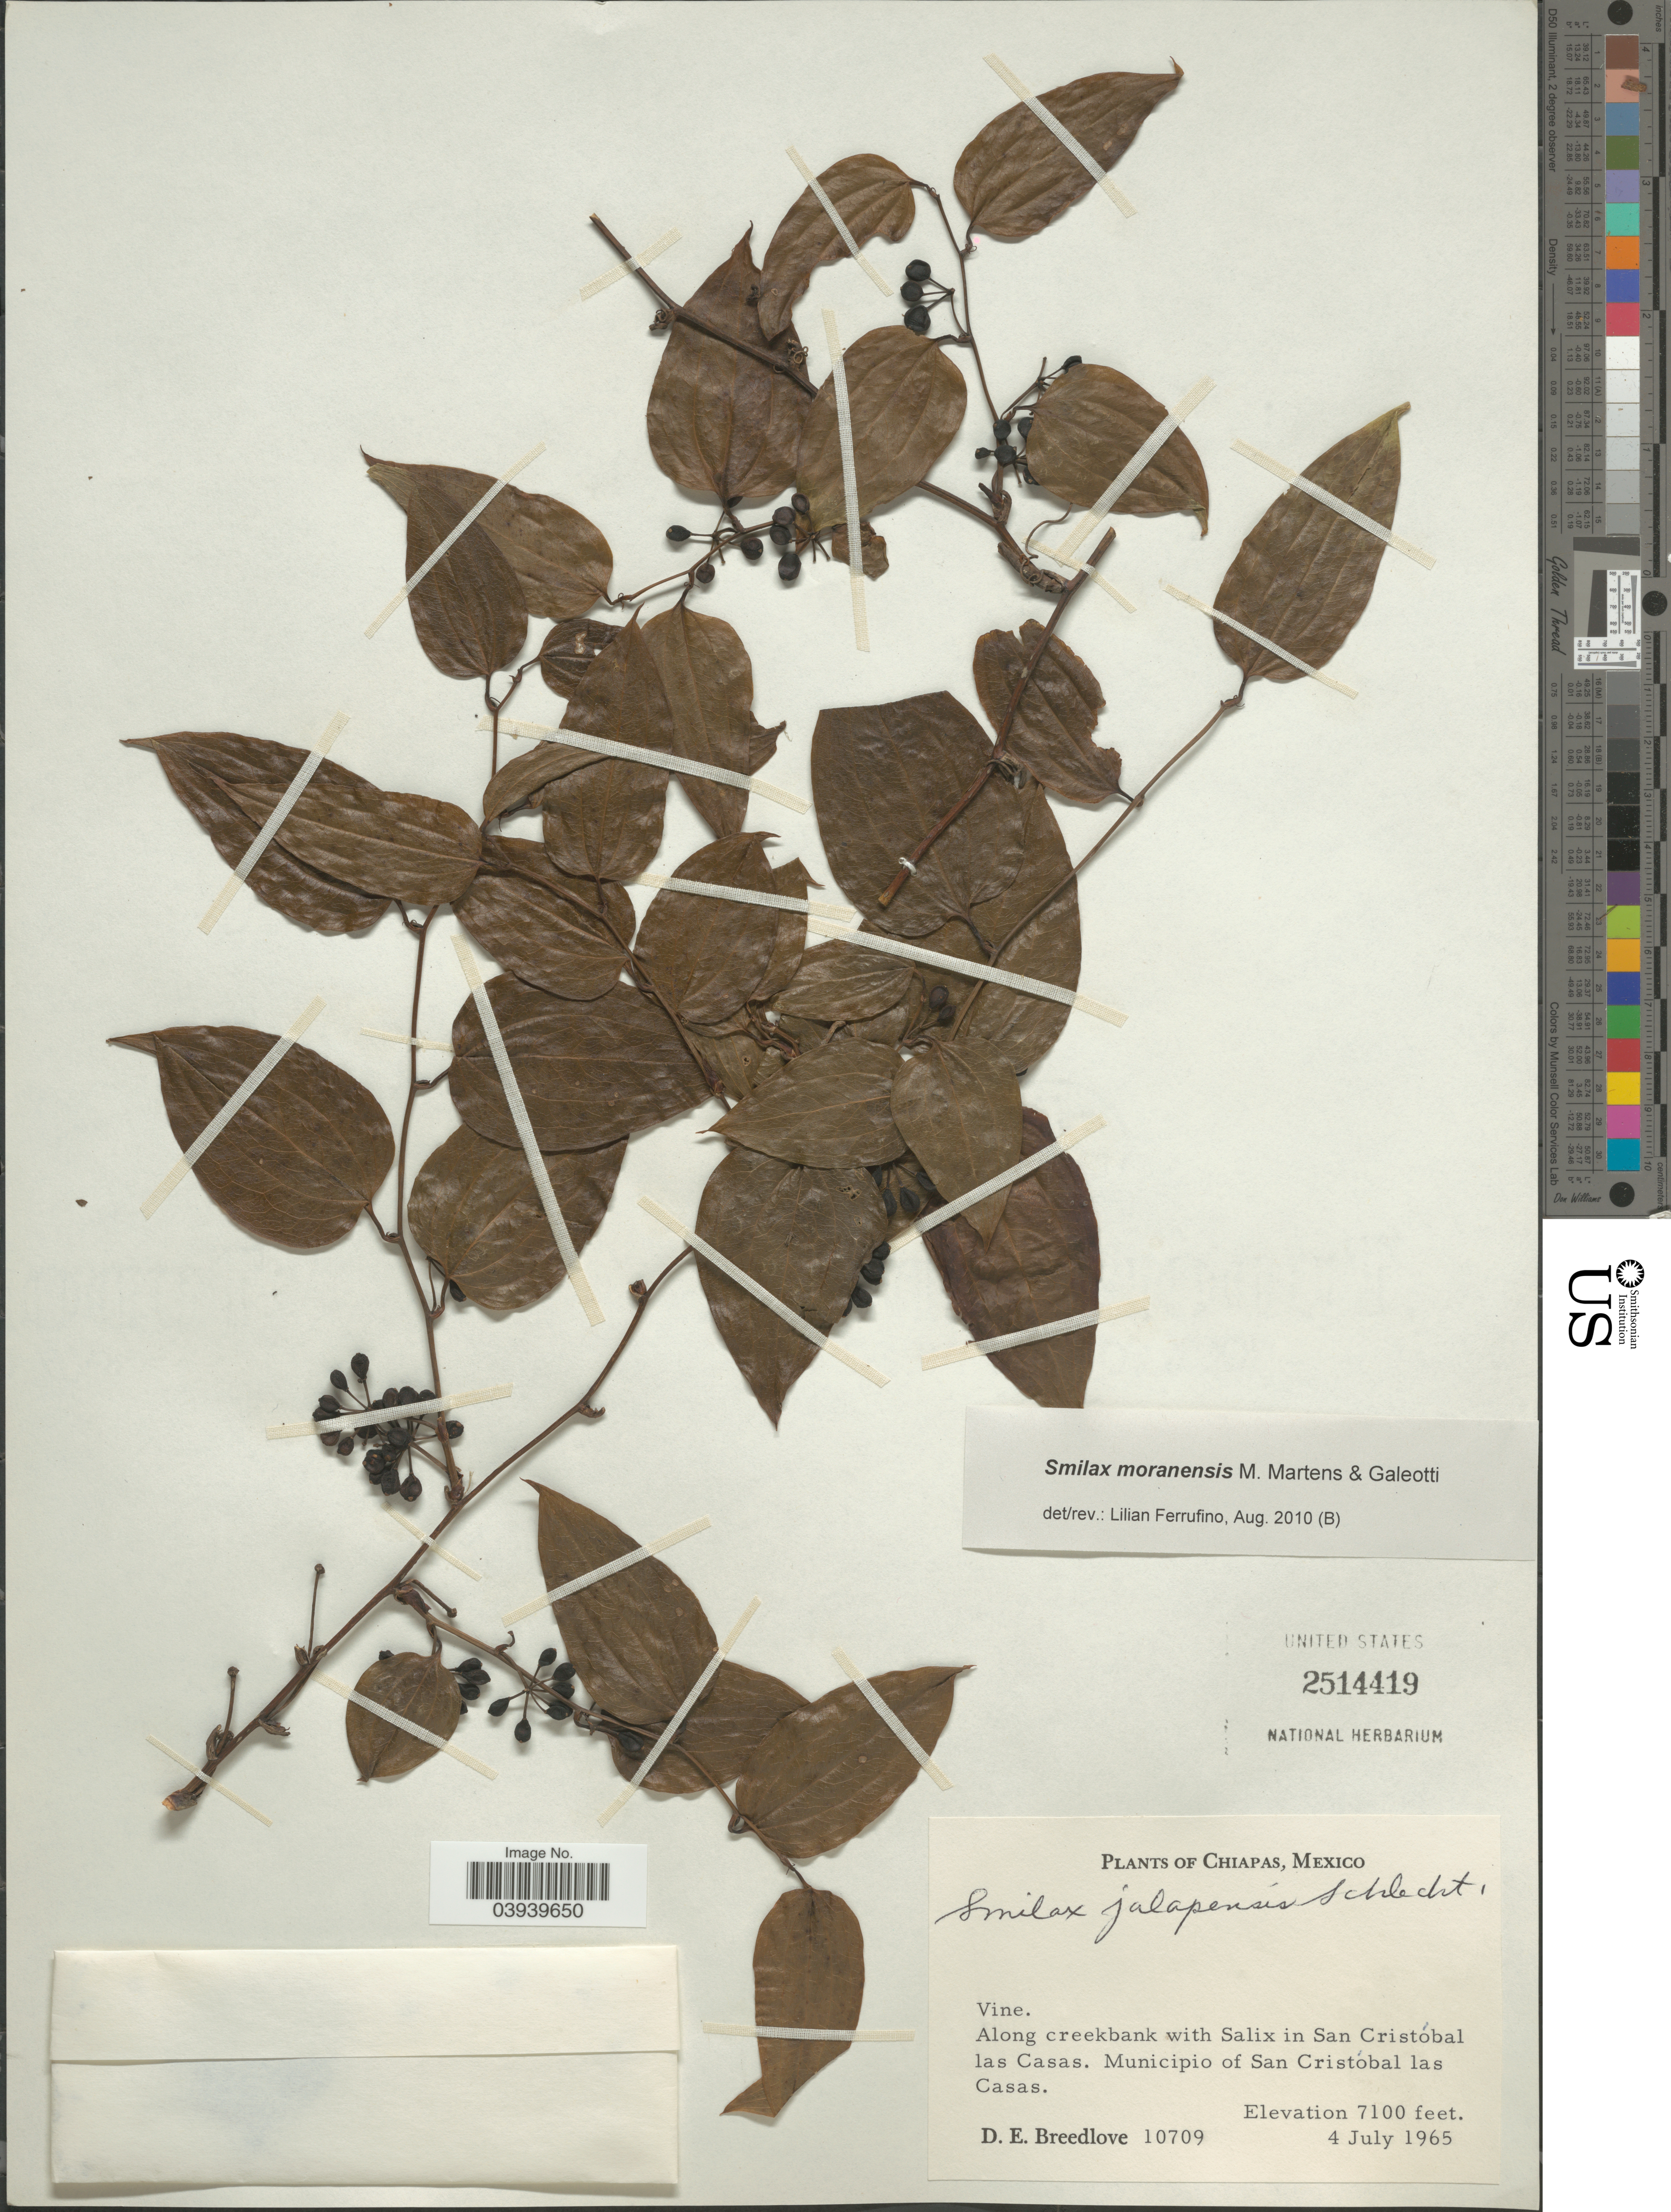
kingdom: Plantae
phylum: Tracheophyta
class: Liliopsida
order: Liliales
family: Smilacaceae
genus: Smilax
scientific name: Smilax moranensis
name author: M. Martens & Galeotti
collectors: D. E. Breedlove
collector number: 10709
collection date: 1965-07-04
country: Mexico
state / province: Chiapas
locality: Along creekbank with Salix in San Cristóbal las Casas. Municipio of San Cristóbal las Casas.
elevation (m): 2164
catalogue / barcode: US 2514419